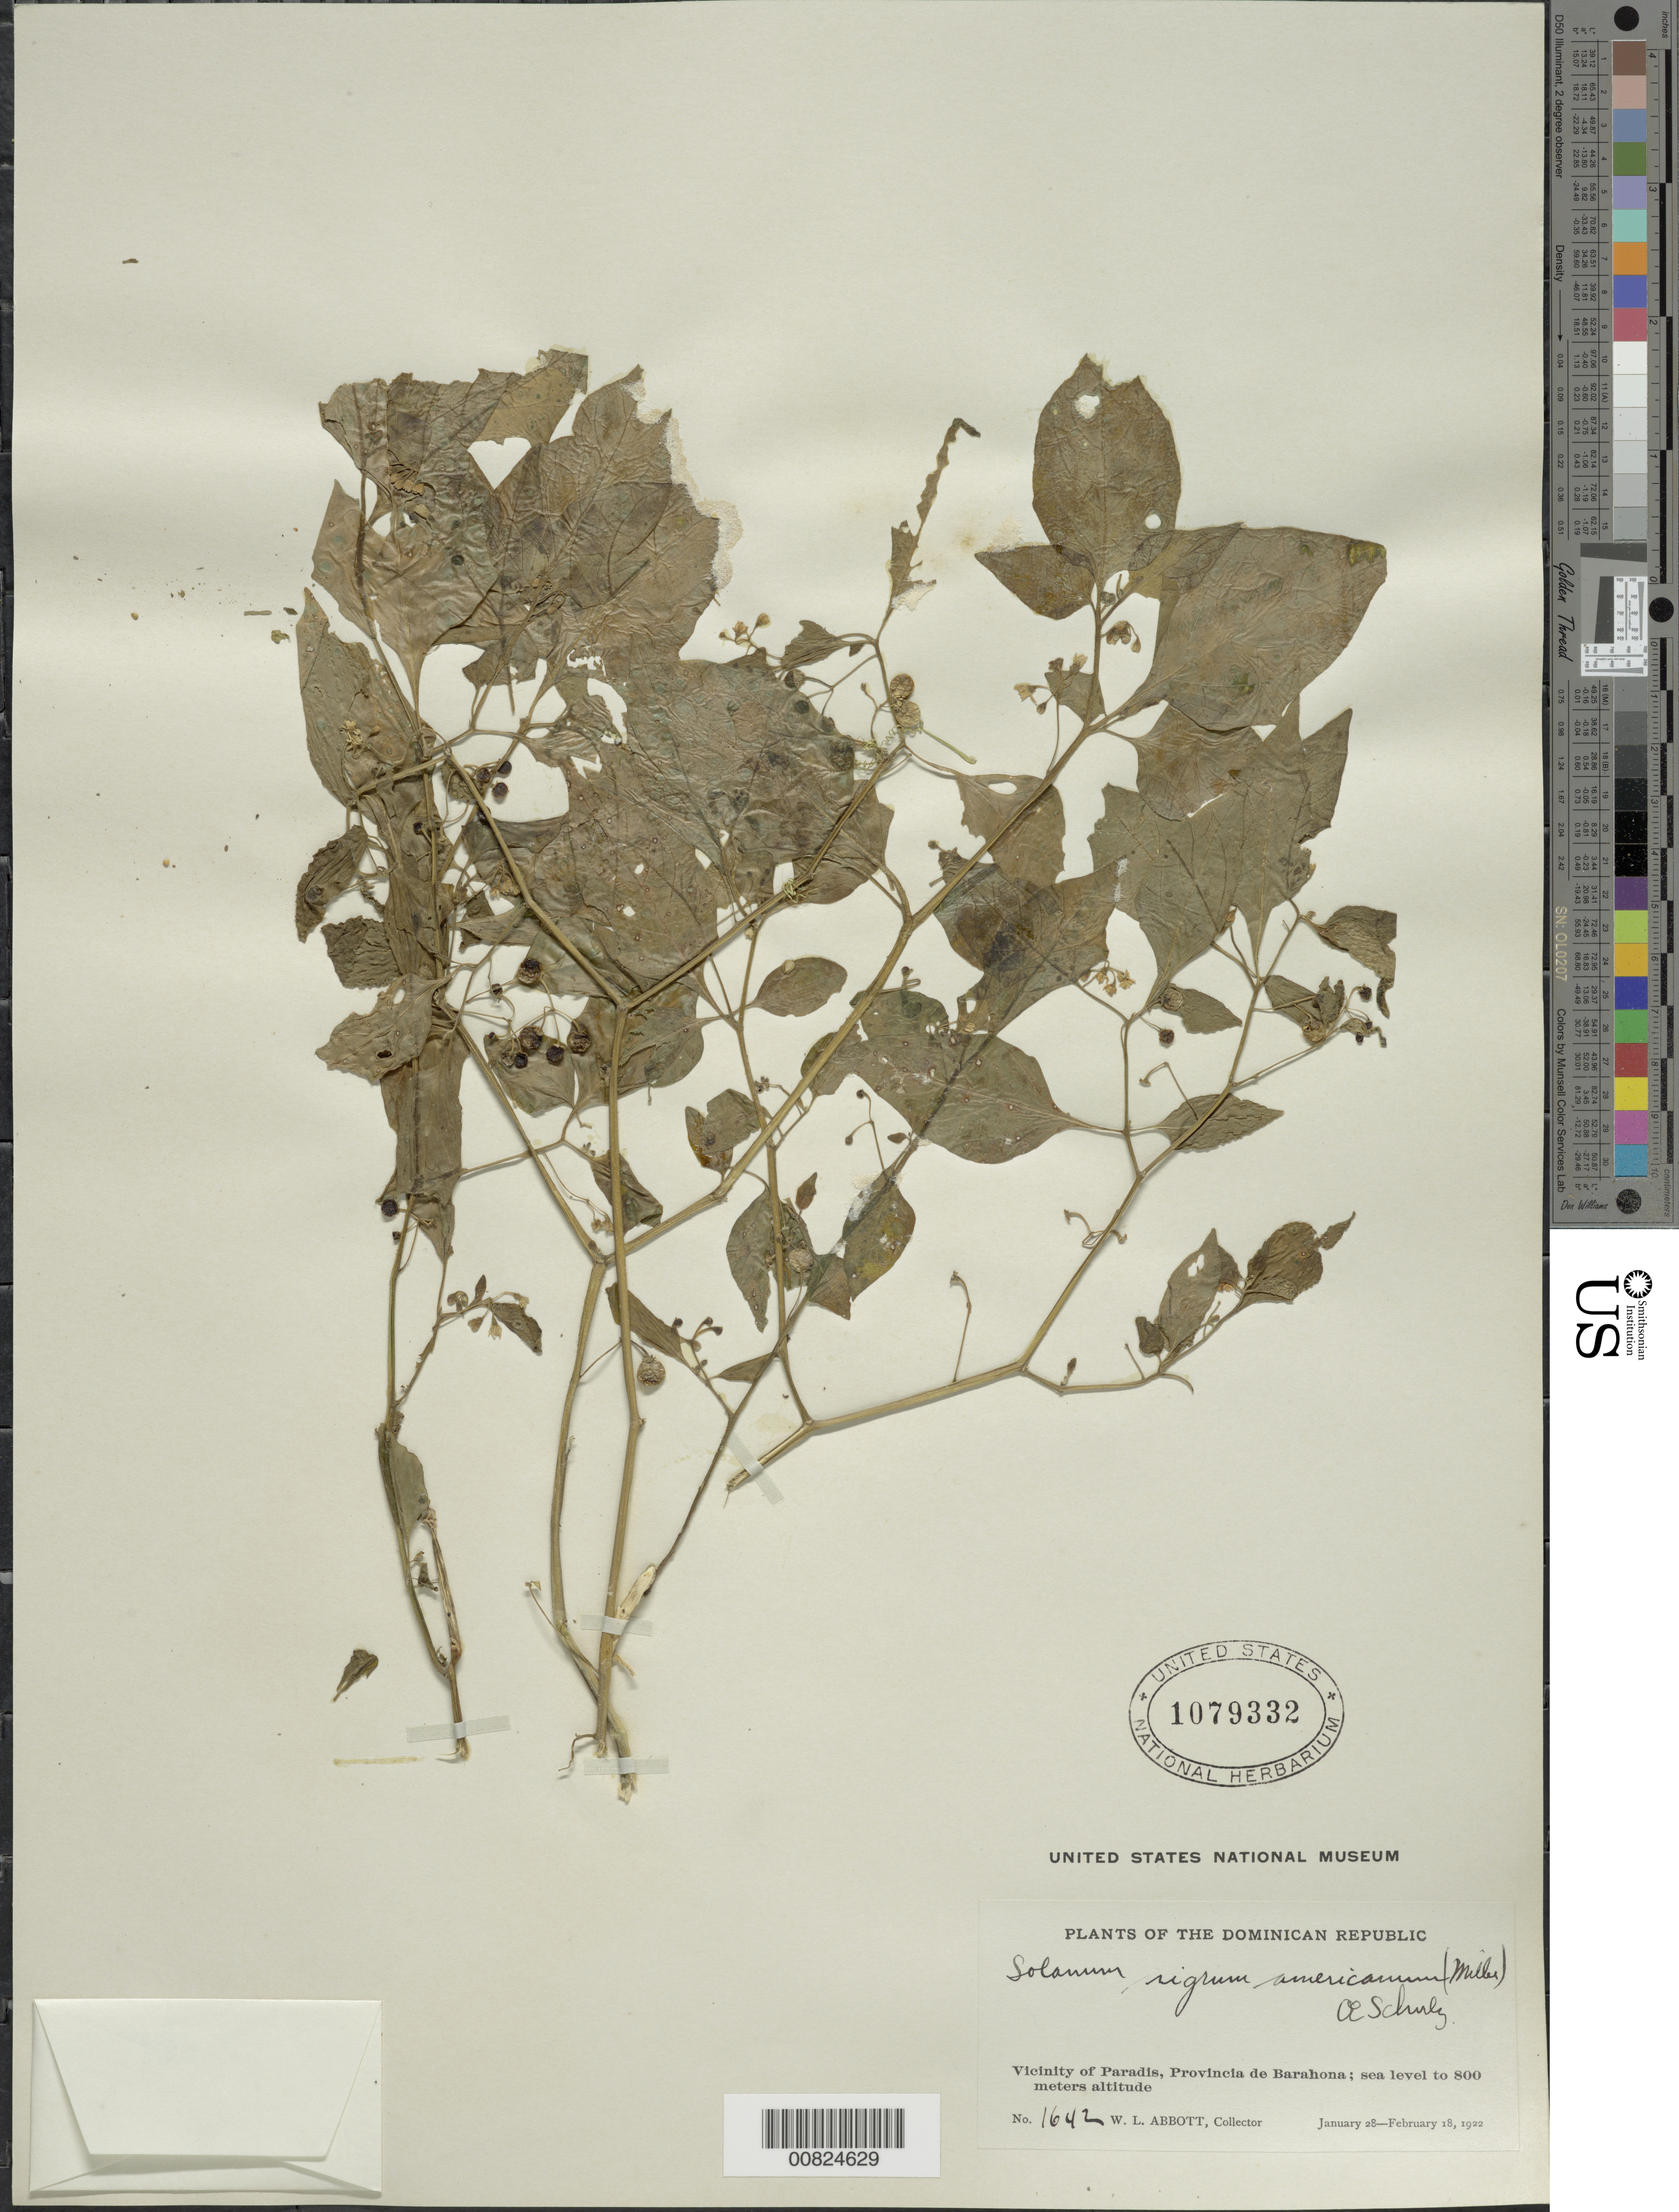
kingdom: Plantae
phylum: Tracheophyta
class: Magnoliopsida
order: Solanales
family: Solanaceae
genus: Solanum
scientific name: Solanum nigrum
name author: L.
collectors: W. L. Abbott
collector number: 1642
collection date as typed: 28 Jan 1922 to 18 Feb 1922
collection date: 1922-01-28/1922-02-18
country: Dominican Republic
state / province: Barahona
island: Hispaniola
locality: Vicinity of Paradis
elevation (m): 0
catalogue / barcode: US 1079332